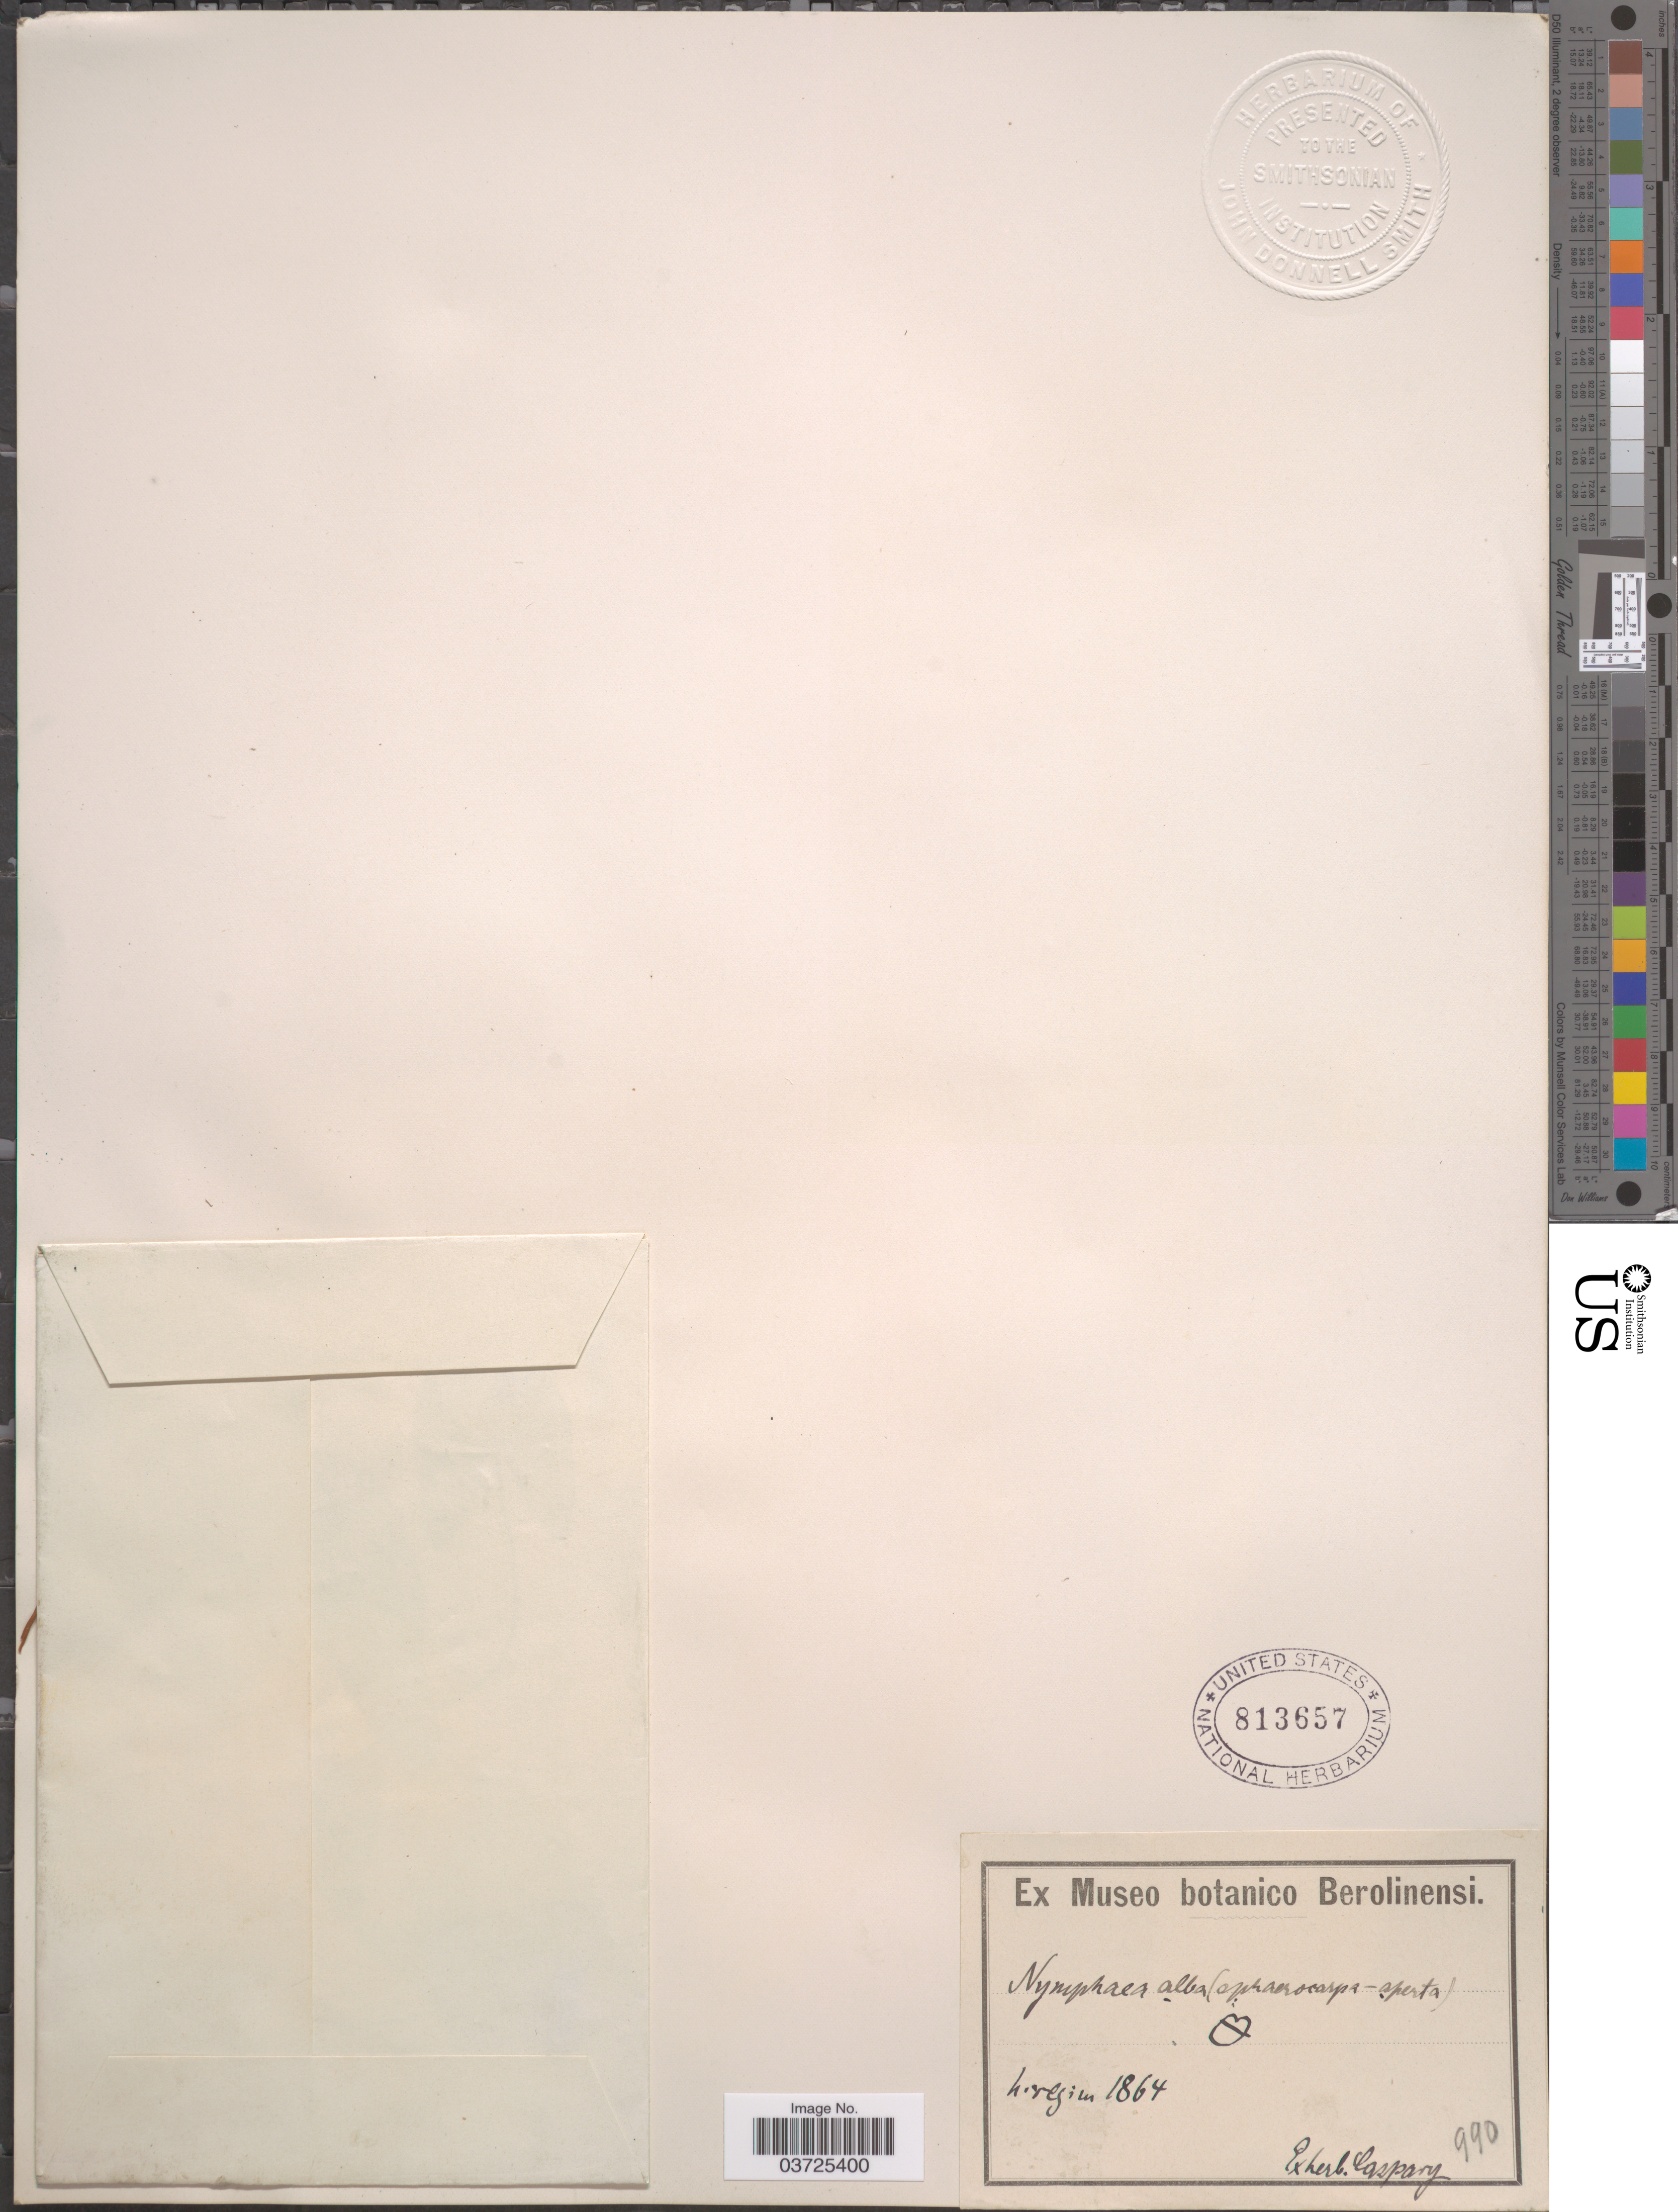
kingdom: Plantae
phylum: Tracheophyta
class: Magnoliopsida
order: Nymphaeales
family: Nymphaeaceae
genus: Nymphaea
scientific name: Nymphaea alba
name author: L.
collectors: Ex herb. Caspary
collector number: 990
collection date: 1864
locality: H region. [interpreted]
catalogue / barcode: US 813657